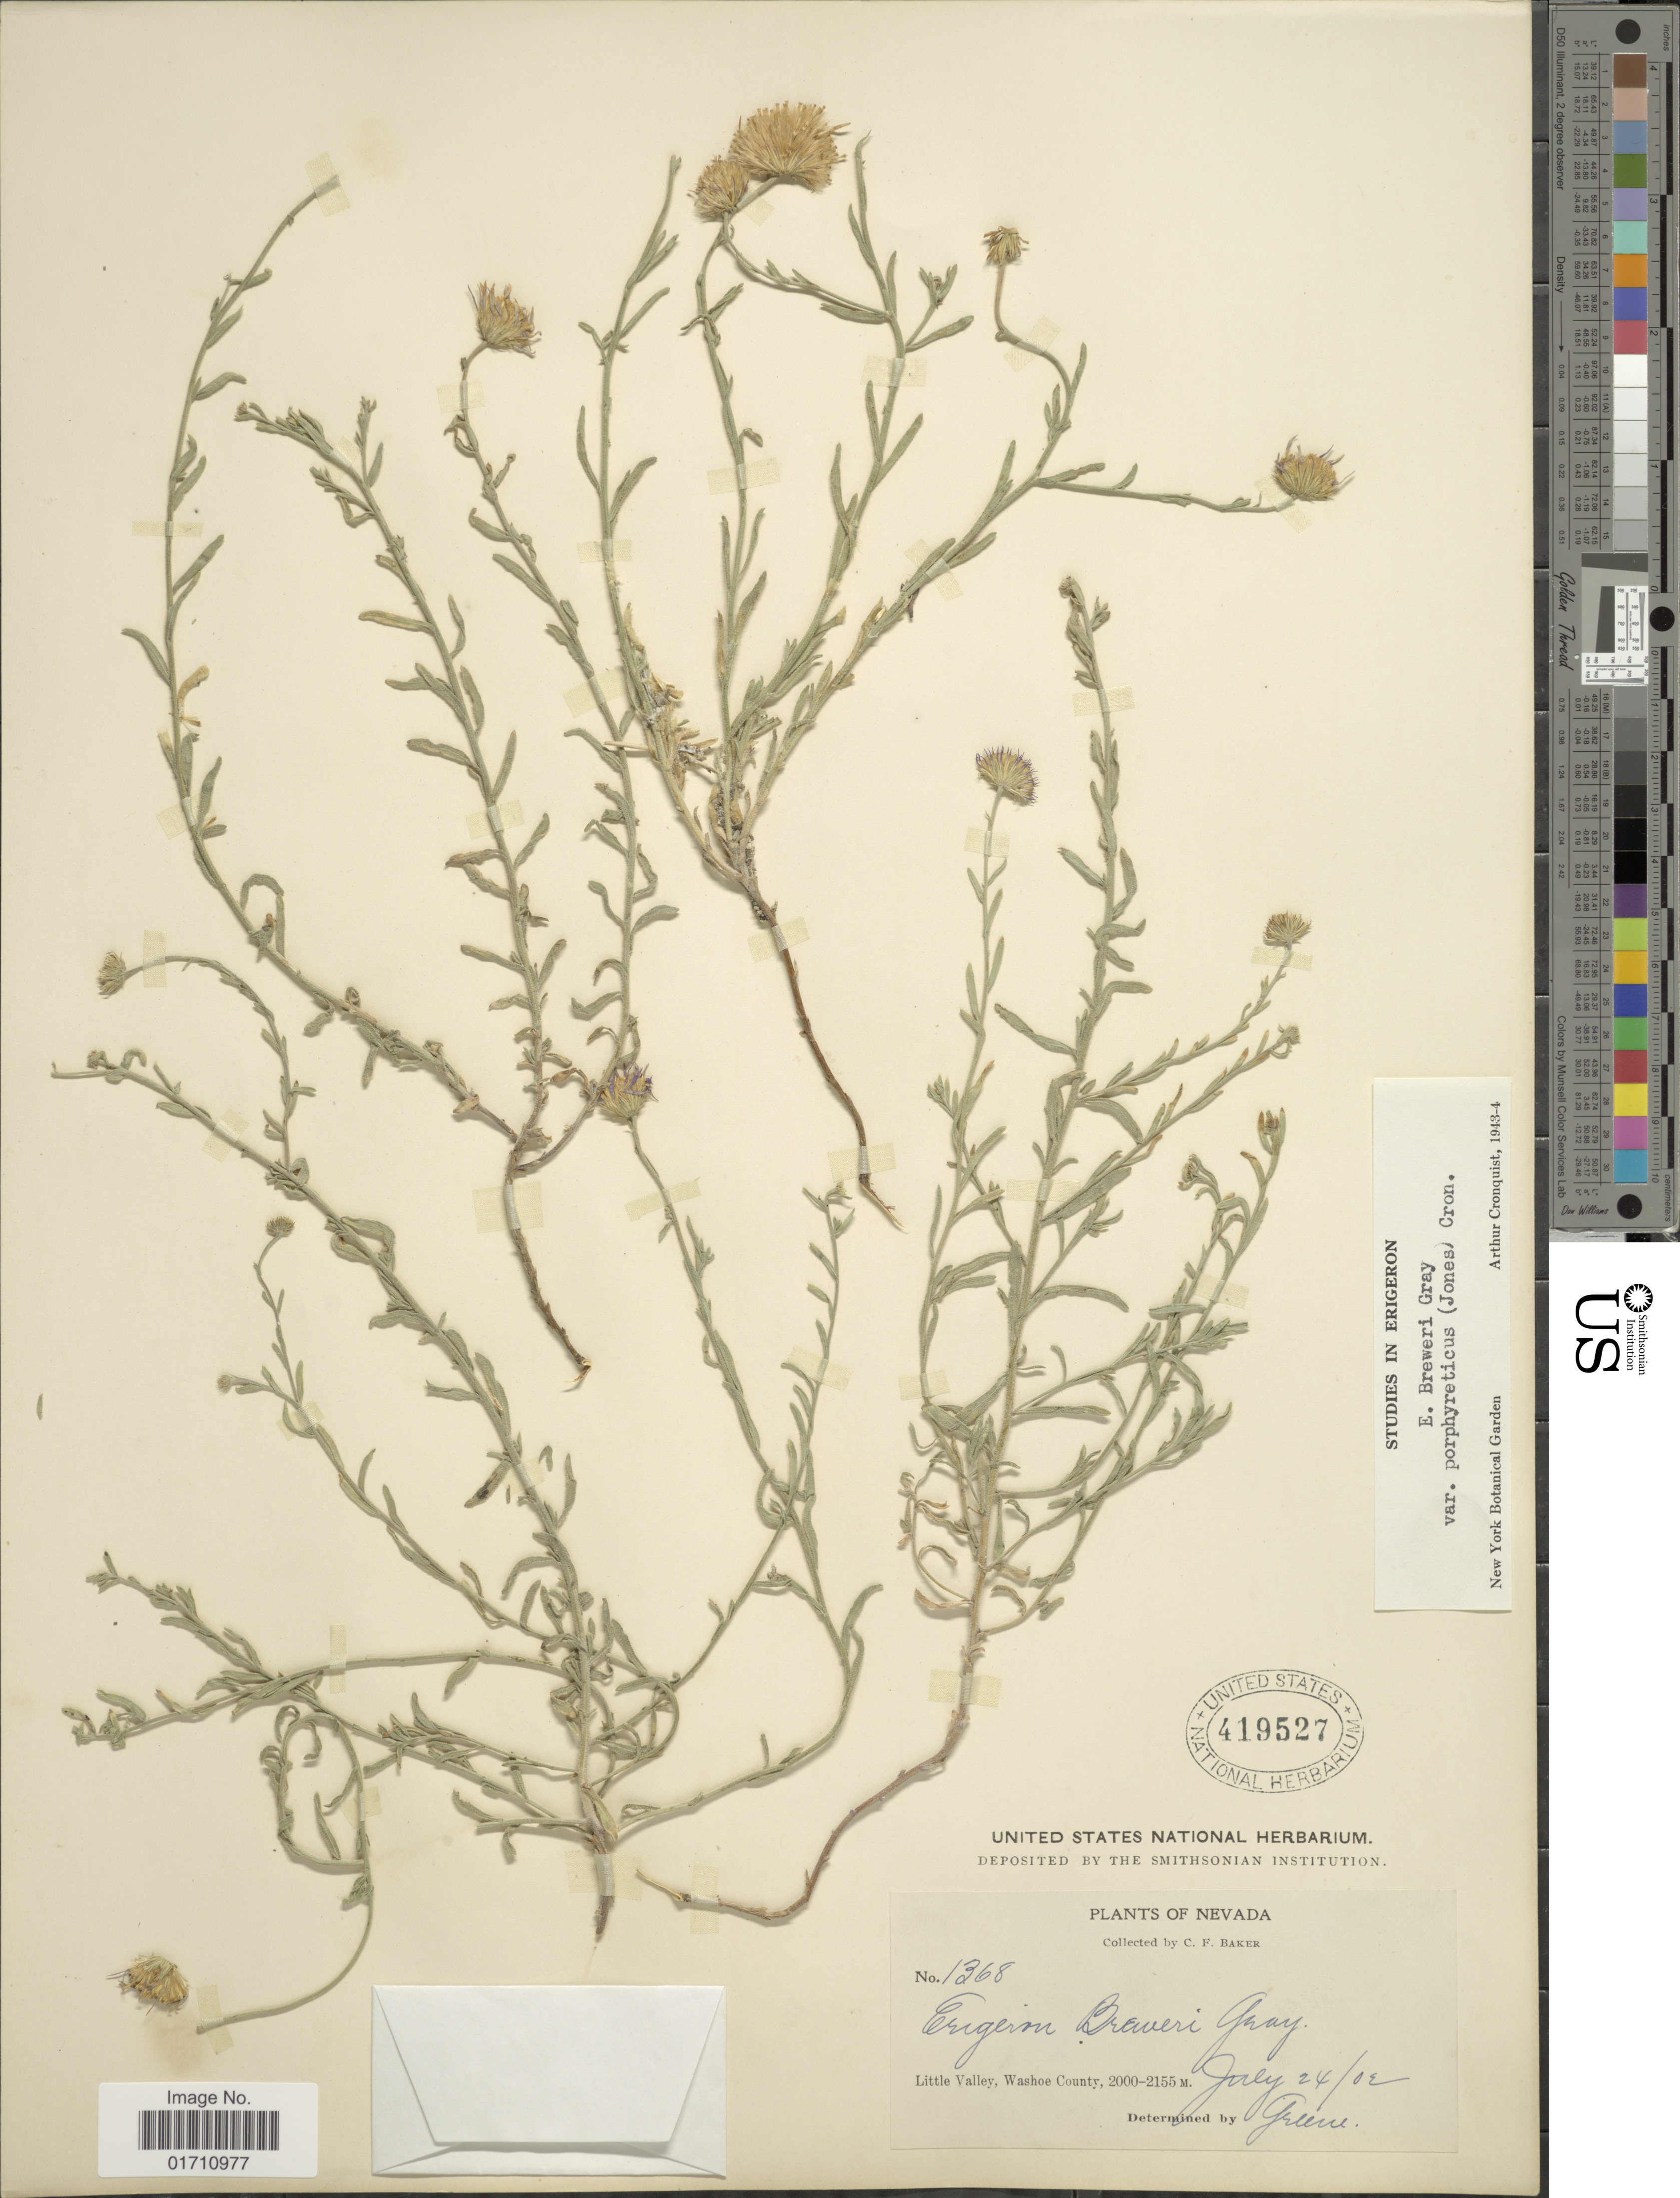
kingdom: Plantae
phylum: Tracheophyta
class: Magnoliopsida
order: Asterales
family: Asteraceae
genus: Erigeron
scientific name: Erigeron breweri var. porphyreticus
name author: (M.E. Jones) Cronq.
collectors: C. F. Baker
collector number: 1368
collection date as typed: Transcribed d/m/y: 24/7/9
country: United States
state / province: Nevada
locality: Little Valley, Washoe County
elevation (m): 2000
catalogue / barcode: US 419527